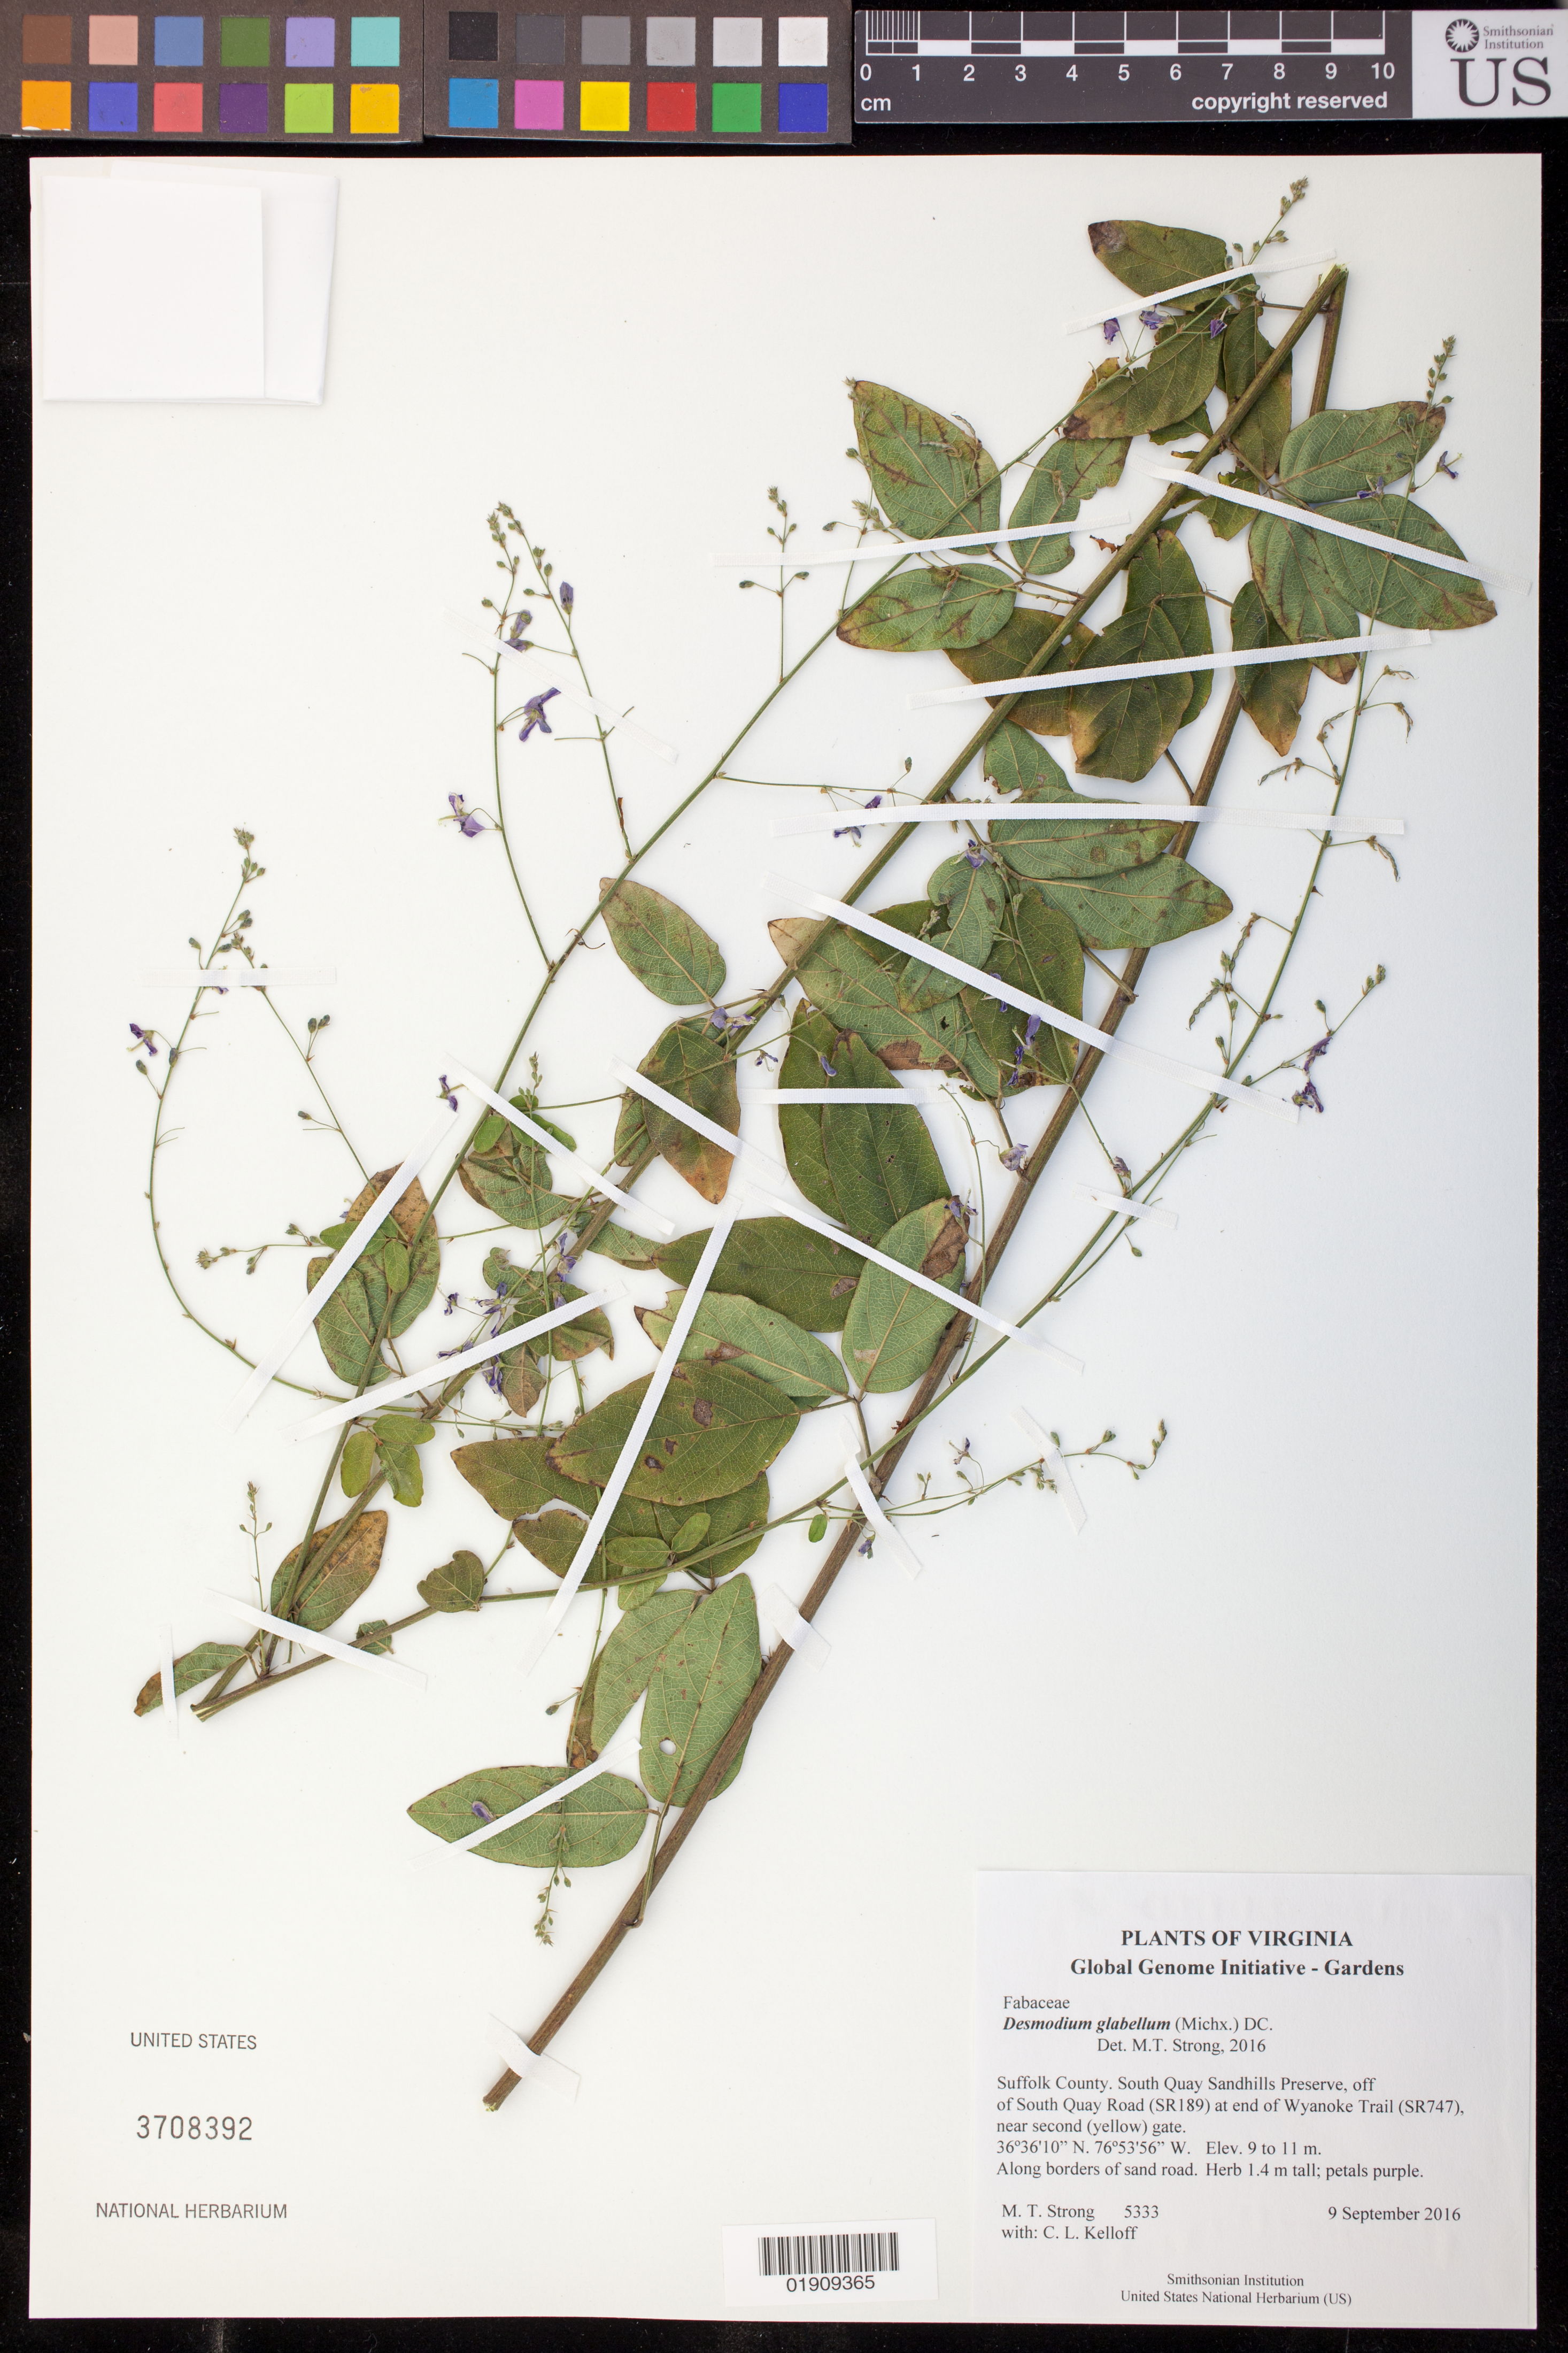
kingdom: Plantae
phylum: Tracheophyta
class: Magnoliopsida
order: Fabales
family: Fabaceae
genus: Desmodium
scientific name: Desmodium glabellum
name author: (Michx.) DC.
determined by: Strong, Mark T., (BOT), Smithsonian Institution - National Museum of Natural History (UNITED STATES)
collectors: M. T. Strong & C. L. Kelloff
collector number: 5333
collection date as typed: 9 September 2016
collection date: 2016-09-09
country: United States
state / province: Virginia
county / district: City of Suffolk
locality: South Quay Sandhills Preserve. Off of South Quay Road (SR189) at end of Wyanoke Trail (SR747), near second (yellow) gate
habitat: Along borders of sand road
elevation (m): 9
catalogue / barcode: US 3708392